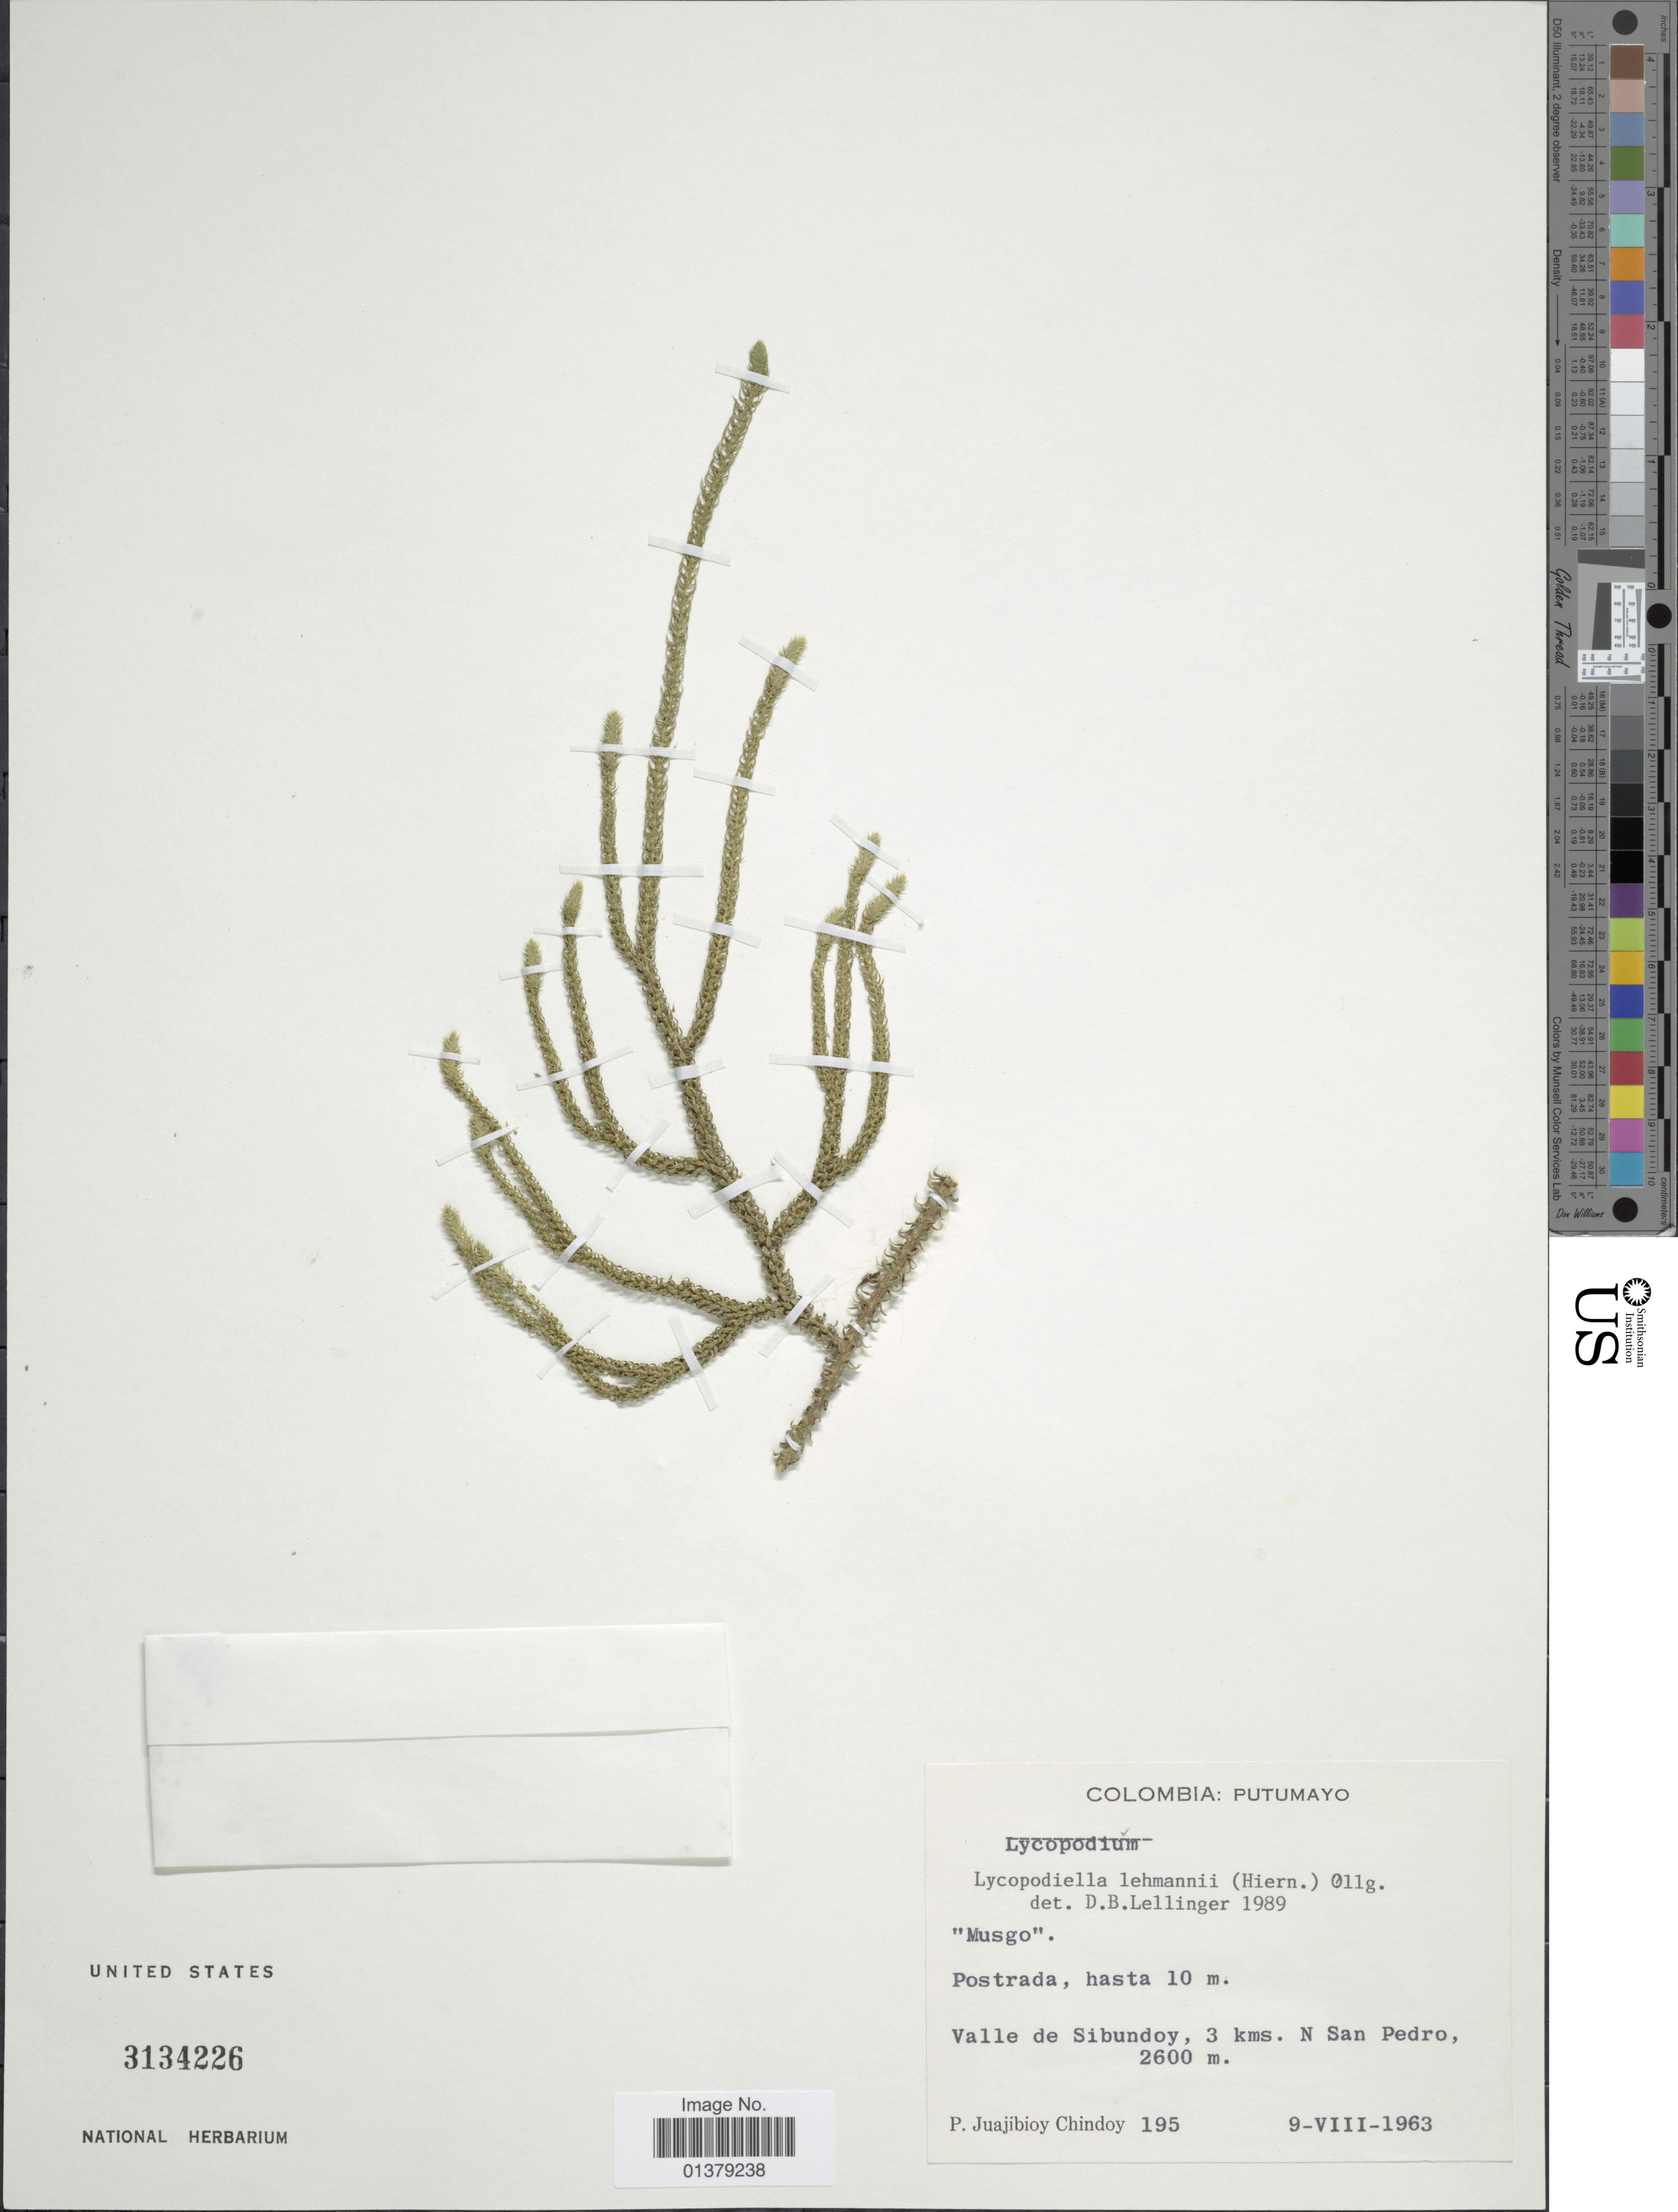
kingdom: Plantae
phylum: Tracheophyta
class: Lycopodiopsida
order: Lycopodiales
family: Lycopodiaceae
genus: Palhinhaea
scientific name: Palhinhaea lehmannii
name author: (Hieron.) Holub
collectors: P. Chindoy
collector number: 195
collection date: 1963-08-09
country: Colombia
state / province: Putumayo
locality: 'Musgo', Postrada, hasta 10 m, Valle de Sibundoy, 3 kms. N San Pedro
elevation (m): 2600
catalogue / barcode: US 3134226